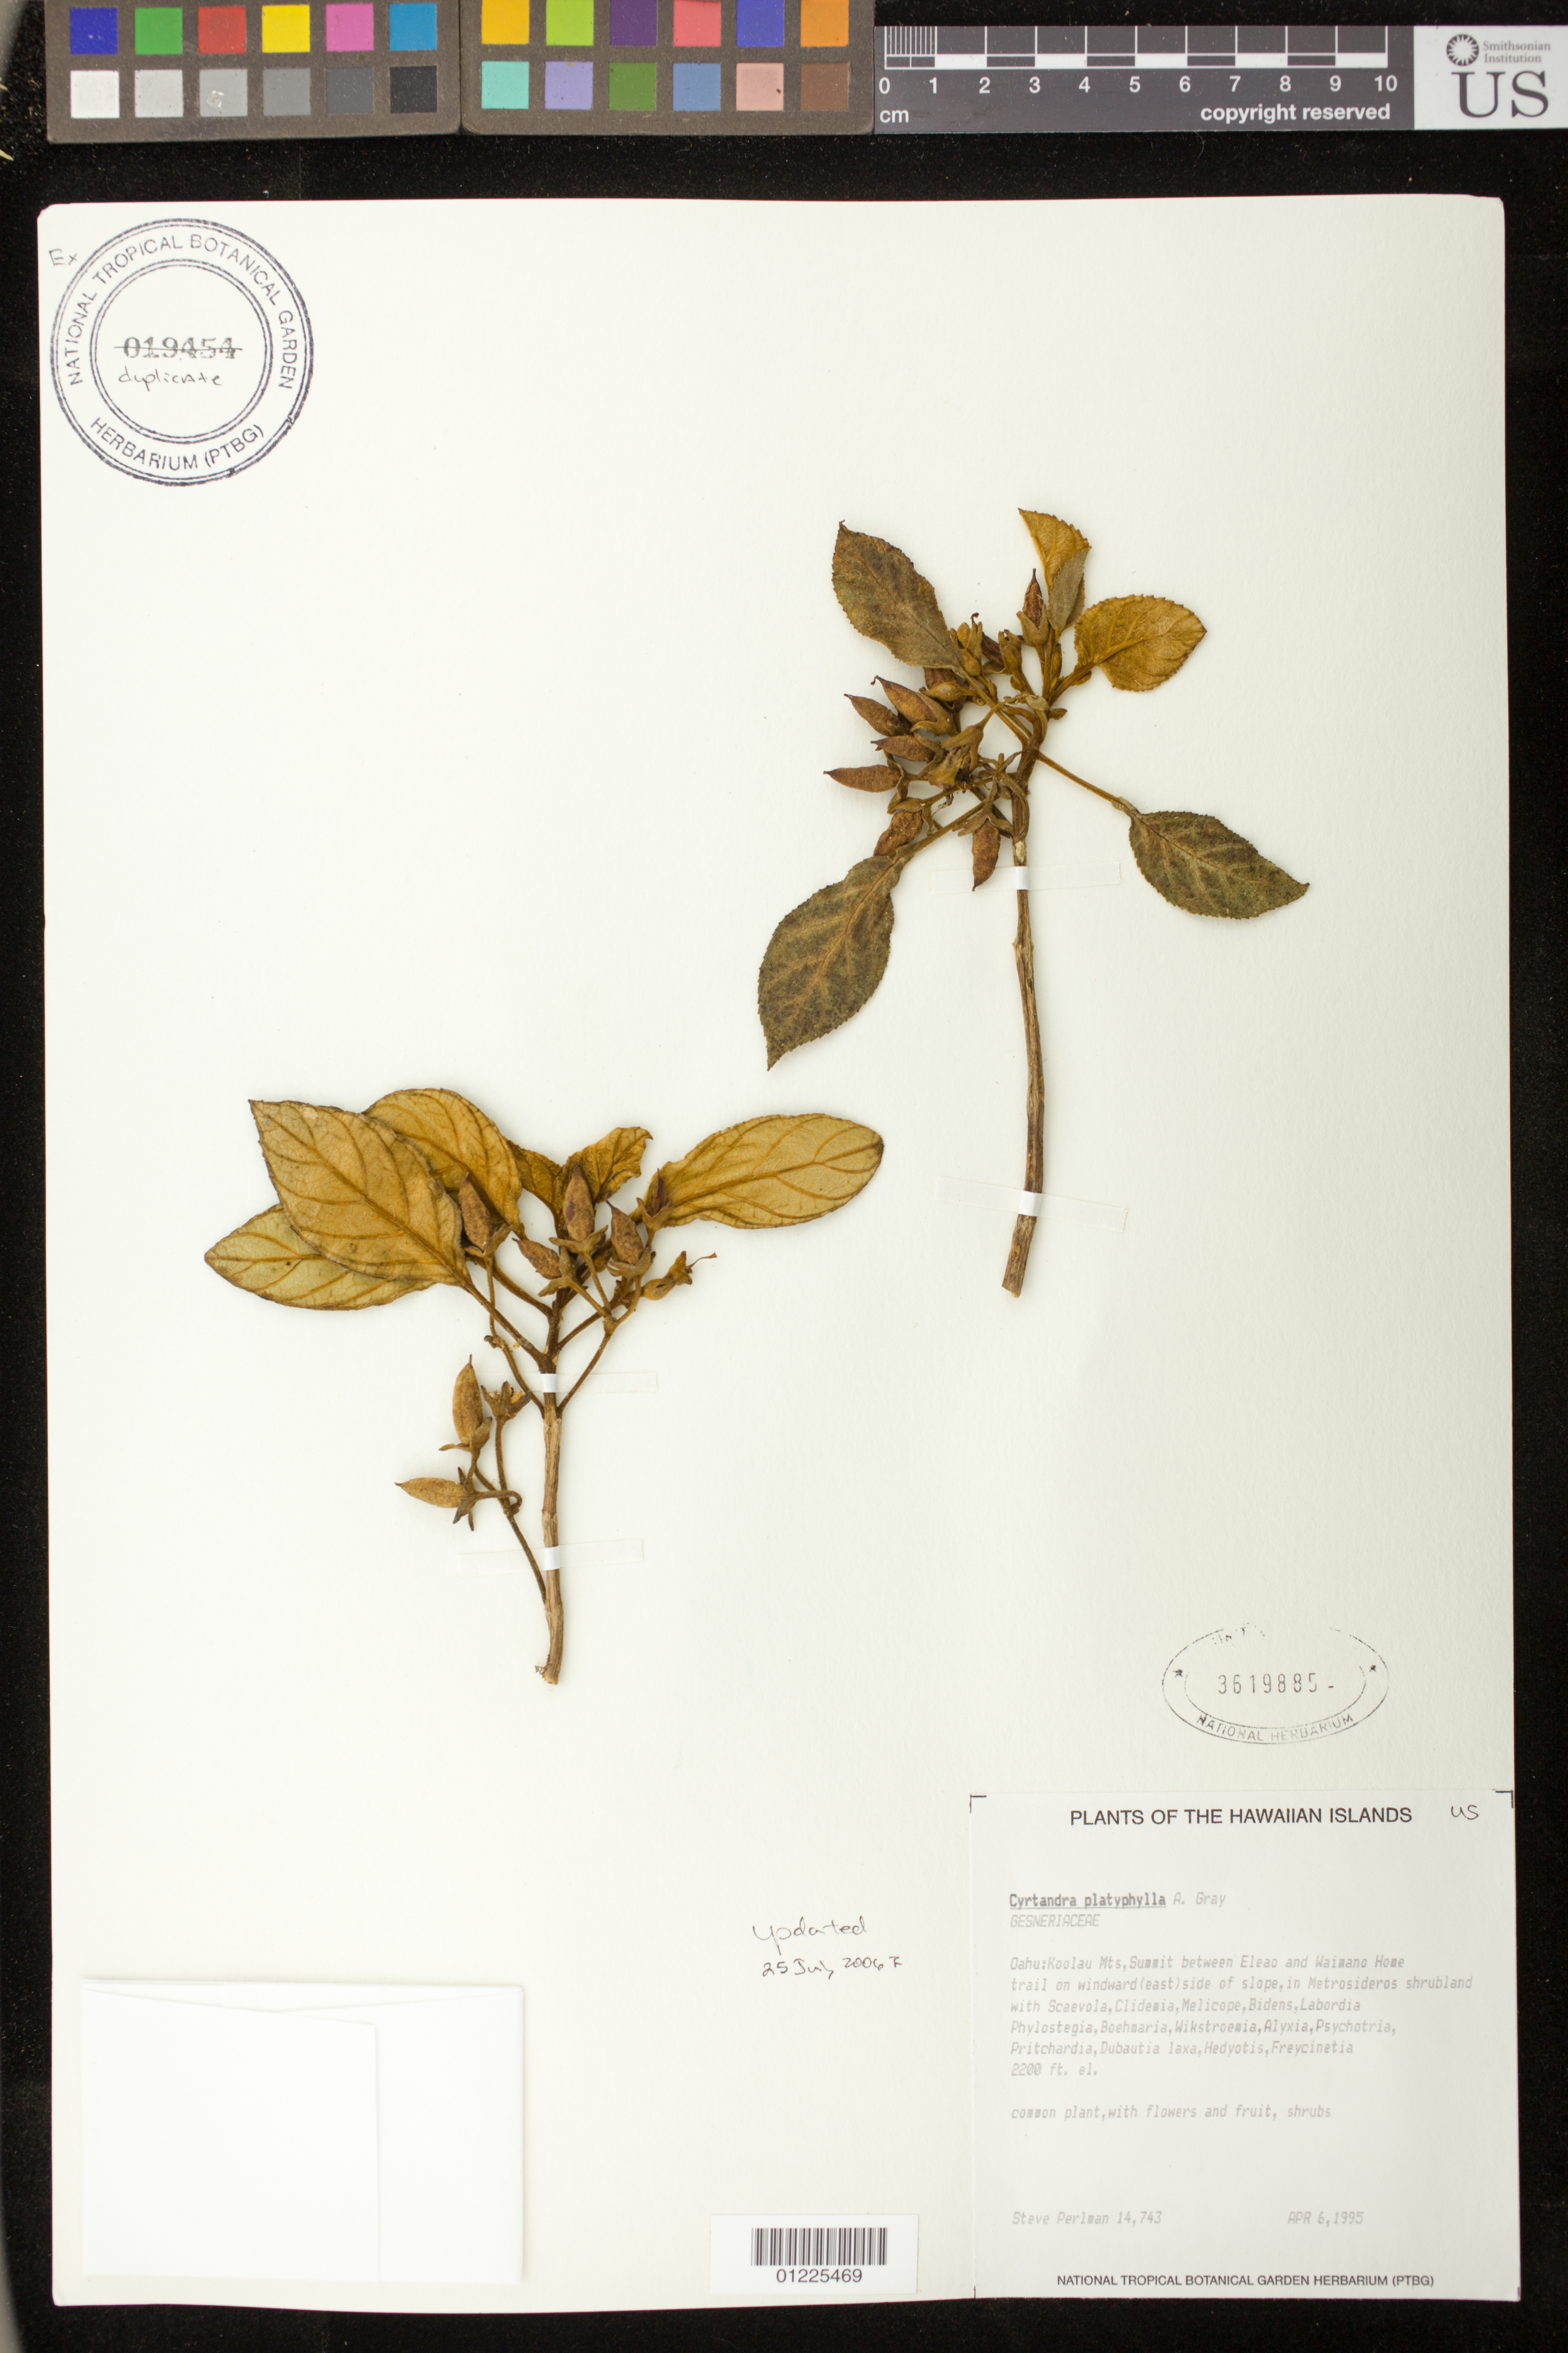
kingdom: Plantae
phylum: Tracheophyta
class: Magnoliopsida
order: Lamiales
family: Gesneriaceae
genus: Cyrtandra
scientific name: Cyrtandra platyphylla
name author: A. Gray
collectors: S. P. Perlman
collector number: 14,743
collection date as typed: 6 Apr 1995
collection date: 1995-04-06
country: United States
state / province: Hawaii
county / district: Honolulu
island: Oahu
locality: Koolau Mts, Summit between Eleao and Waimano Hoae trail on windward (E) side of slope.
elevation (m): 671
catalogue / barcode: US 3619885